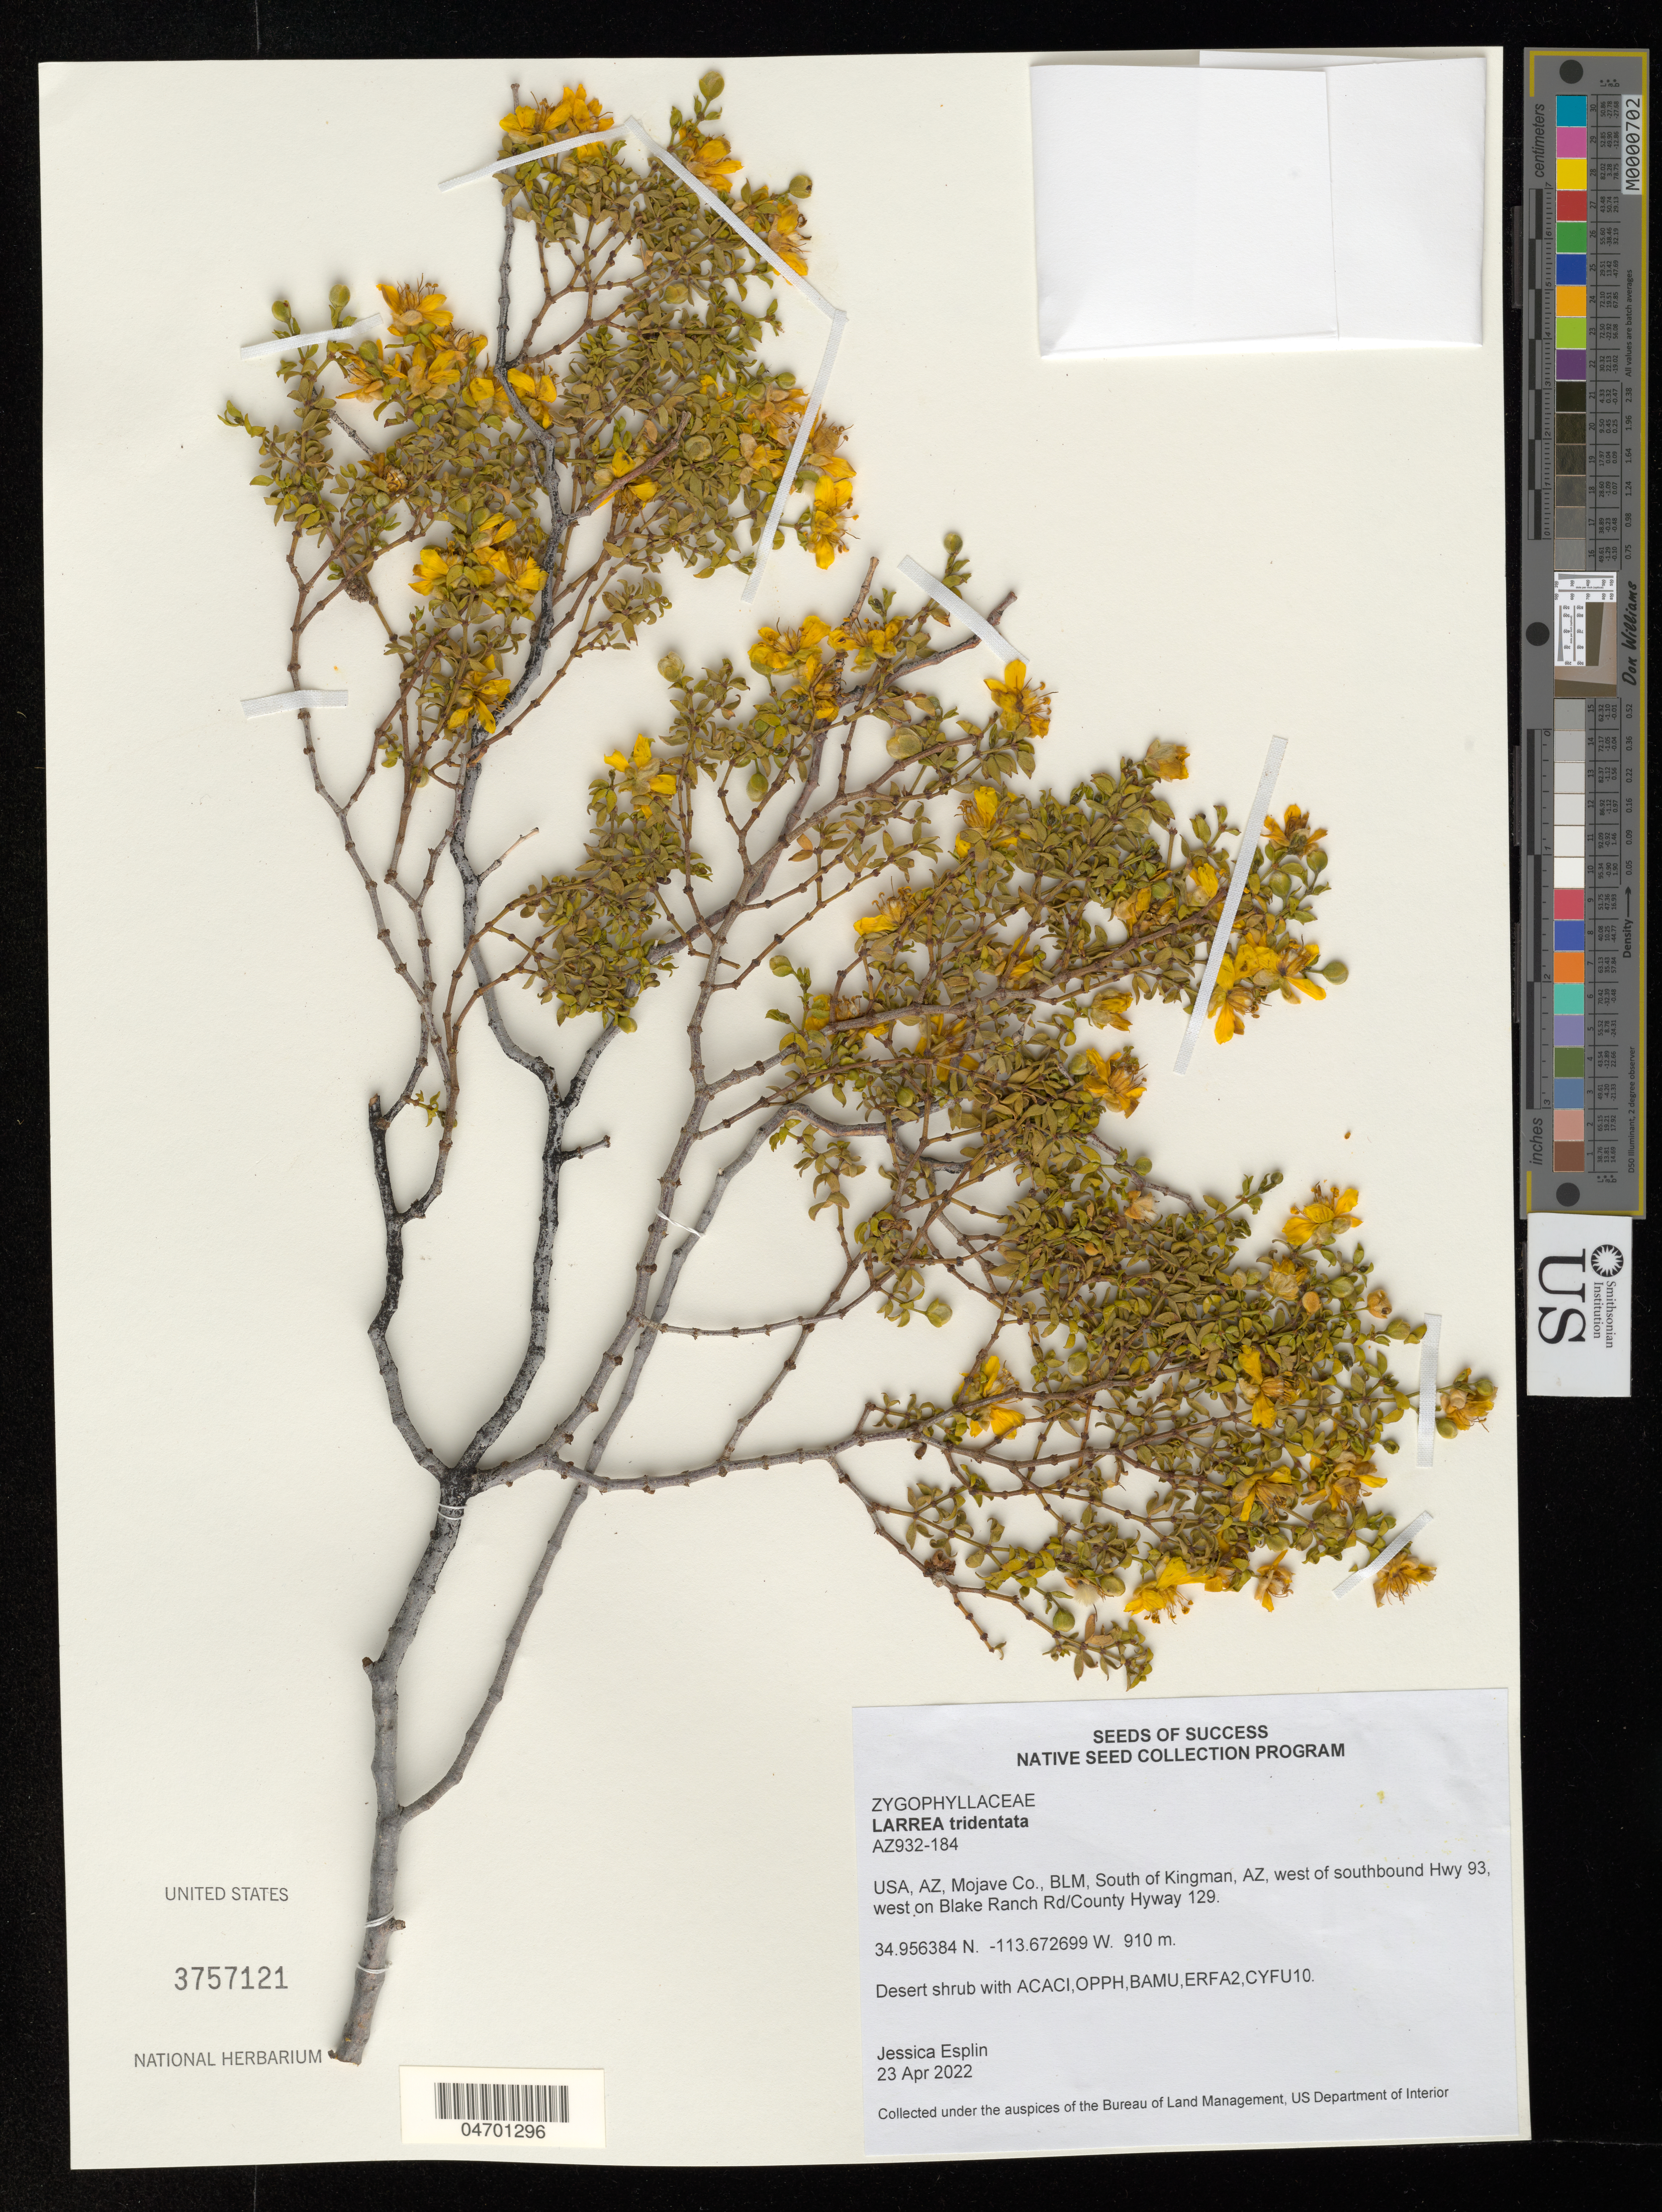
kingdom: Plantae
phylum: Tracheophyta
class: Magnoliopsida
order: Zygophyllales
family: Zygophyllaceae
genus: Larrea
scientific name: Larrea tridentata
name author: (Sessé & Moc. ex DC.) Coville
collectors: A. Ron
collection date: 2022-04-23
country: United States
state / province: Arizona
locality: AZ, Mojave Co., BLM, South of Kingman, west of southbound Hwy 93, west on Blake Ranch Rd/County Hyway 129.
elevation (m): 910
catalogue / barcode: US 3757121